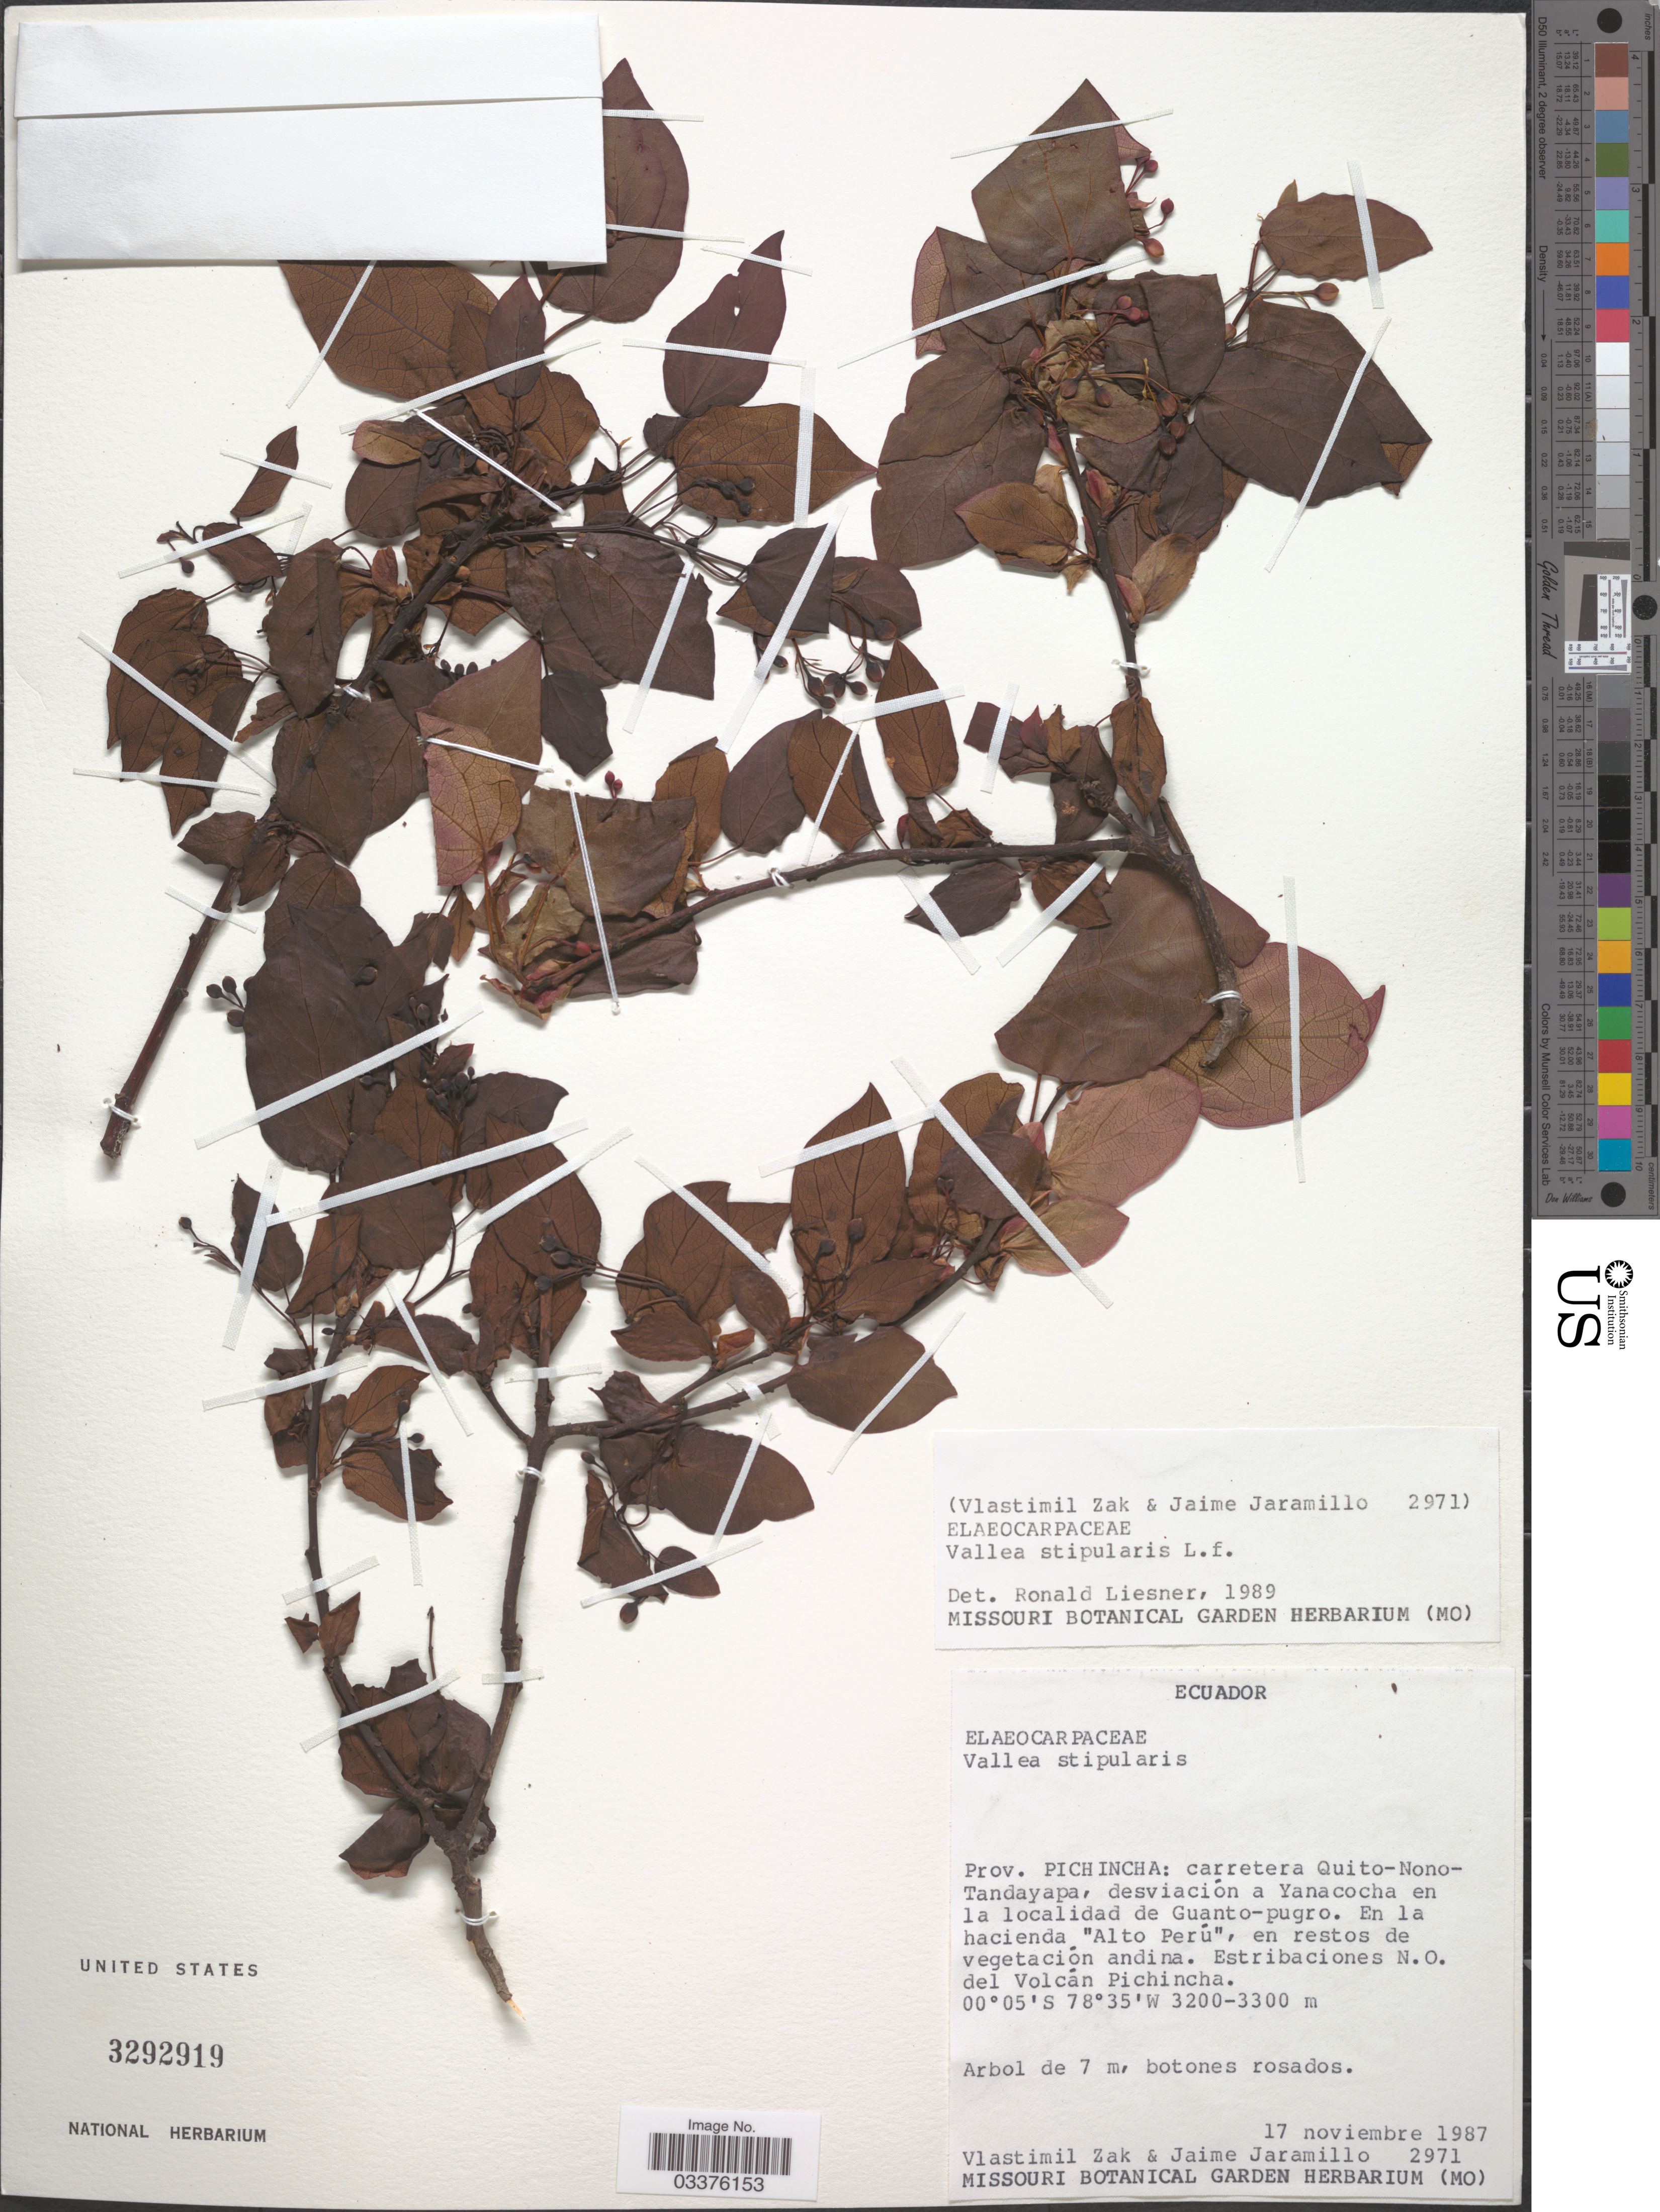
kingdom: Plantae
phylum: Tracheophyta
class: Magnoliopsida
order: Oxalidales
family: Elaeocarpaceae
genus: Vallea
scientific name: Vallea pubescens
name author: Kunth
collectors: V. Zak & J. Jaramillo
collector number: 2971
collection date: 1987-11-17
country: Ecuador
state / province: Pichincha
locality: Carretera Quito-Nono-Tandayapa, desviación a Yanacocha en la localidad de Guanto-pugro. En la hacienda, "Alto Perú", en restos de vegetación andina. Estribaciones N.O. del Volcán Pichincha.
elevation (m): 3200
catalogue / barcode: US 3292919